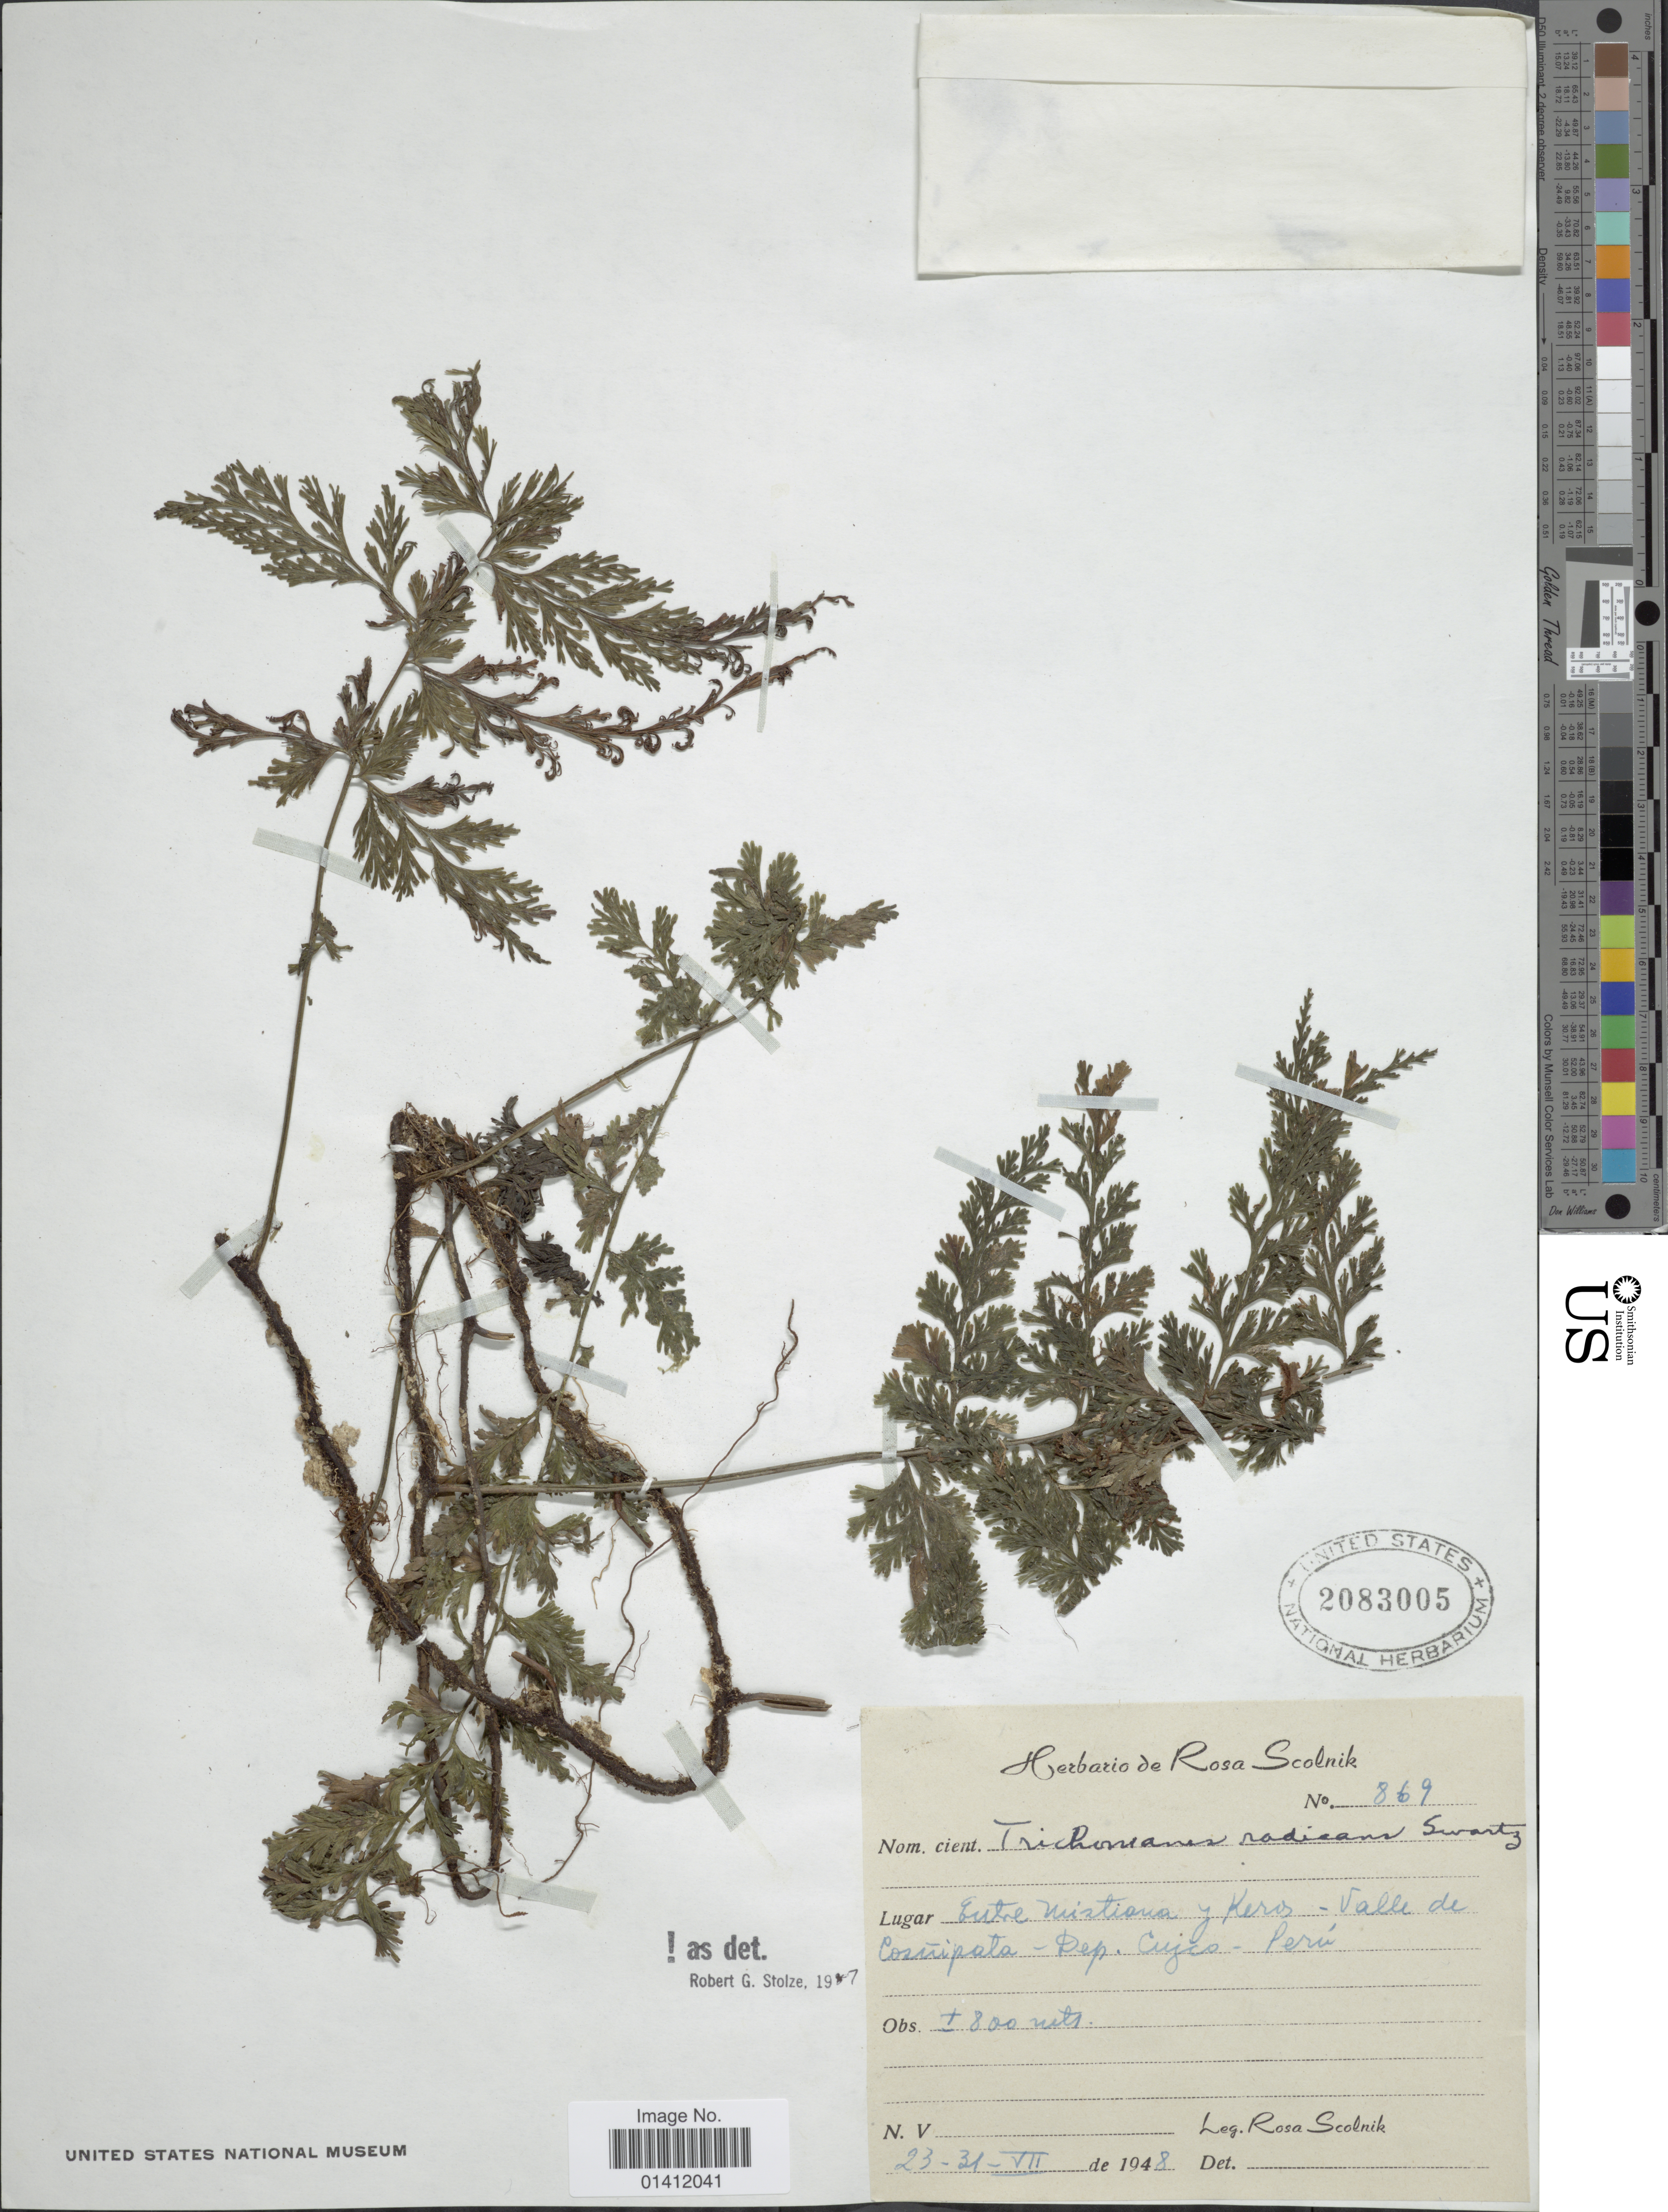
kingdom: Plantae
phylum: Tracheophyta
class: Polypodiopsida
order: Hymenophyllales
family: Hymenophyllaceae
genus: Vandenboschia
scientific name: Vandenboschia radicans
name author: (Sw.) Copel.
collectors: R. Scolnik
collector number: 869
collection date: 1948-07-23/1948-07-31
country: Peru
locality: Entre Miztiana y Keros-Valle de Cosnipata-Dept. Cujco.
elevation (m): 800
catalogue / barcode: US 2083005